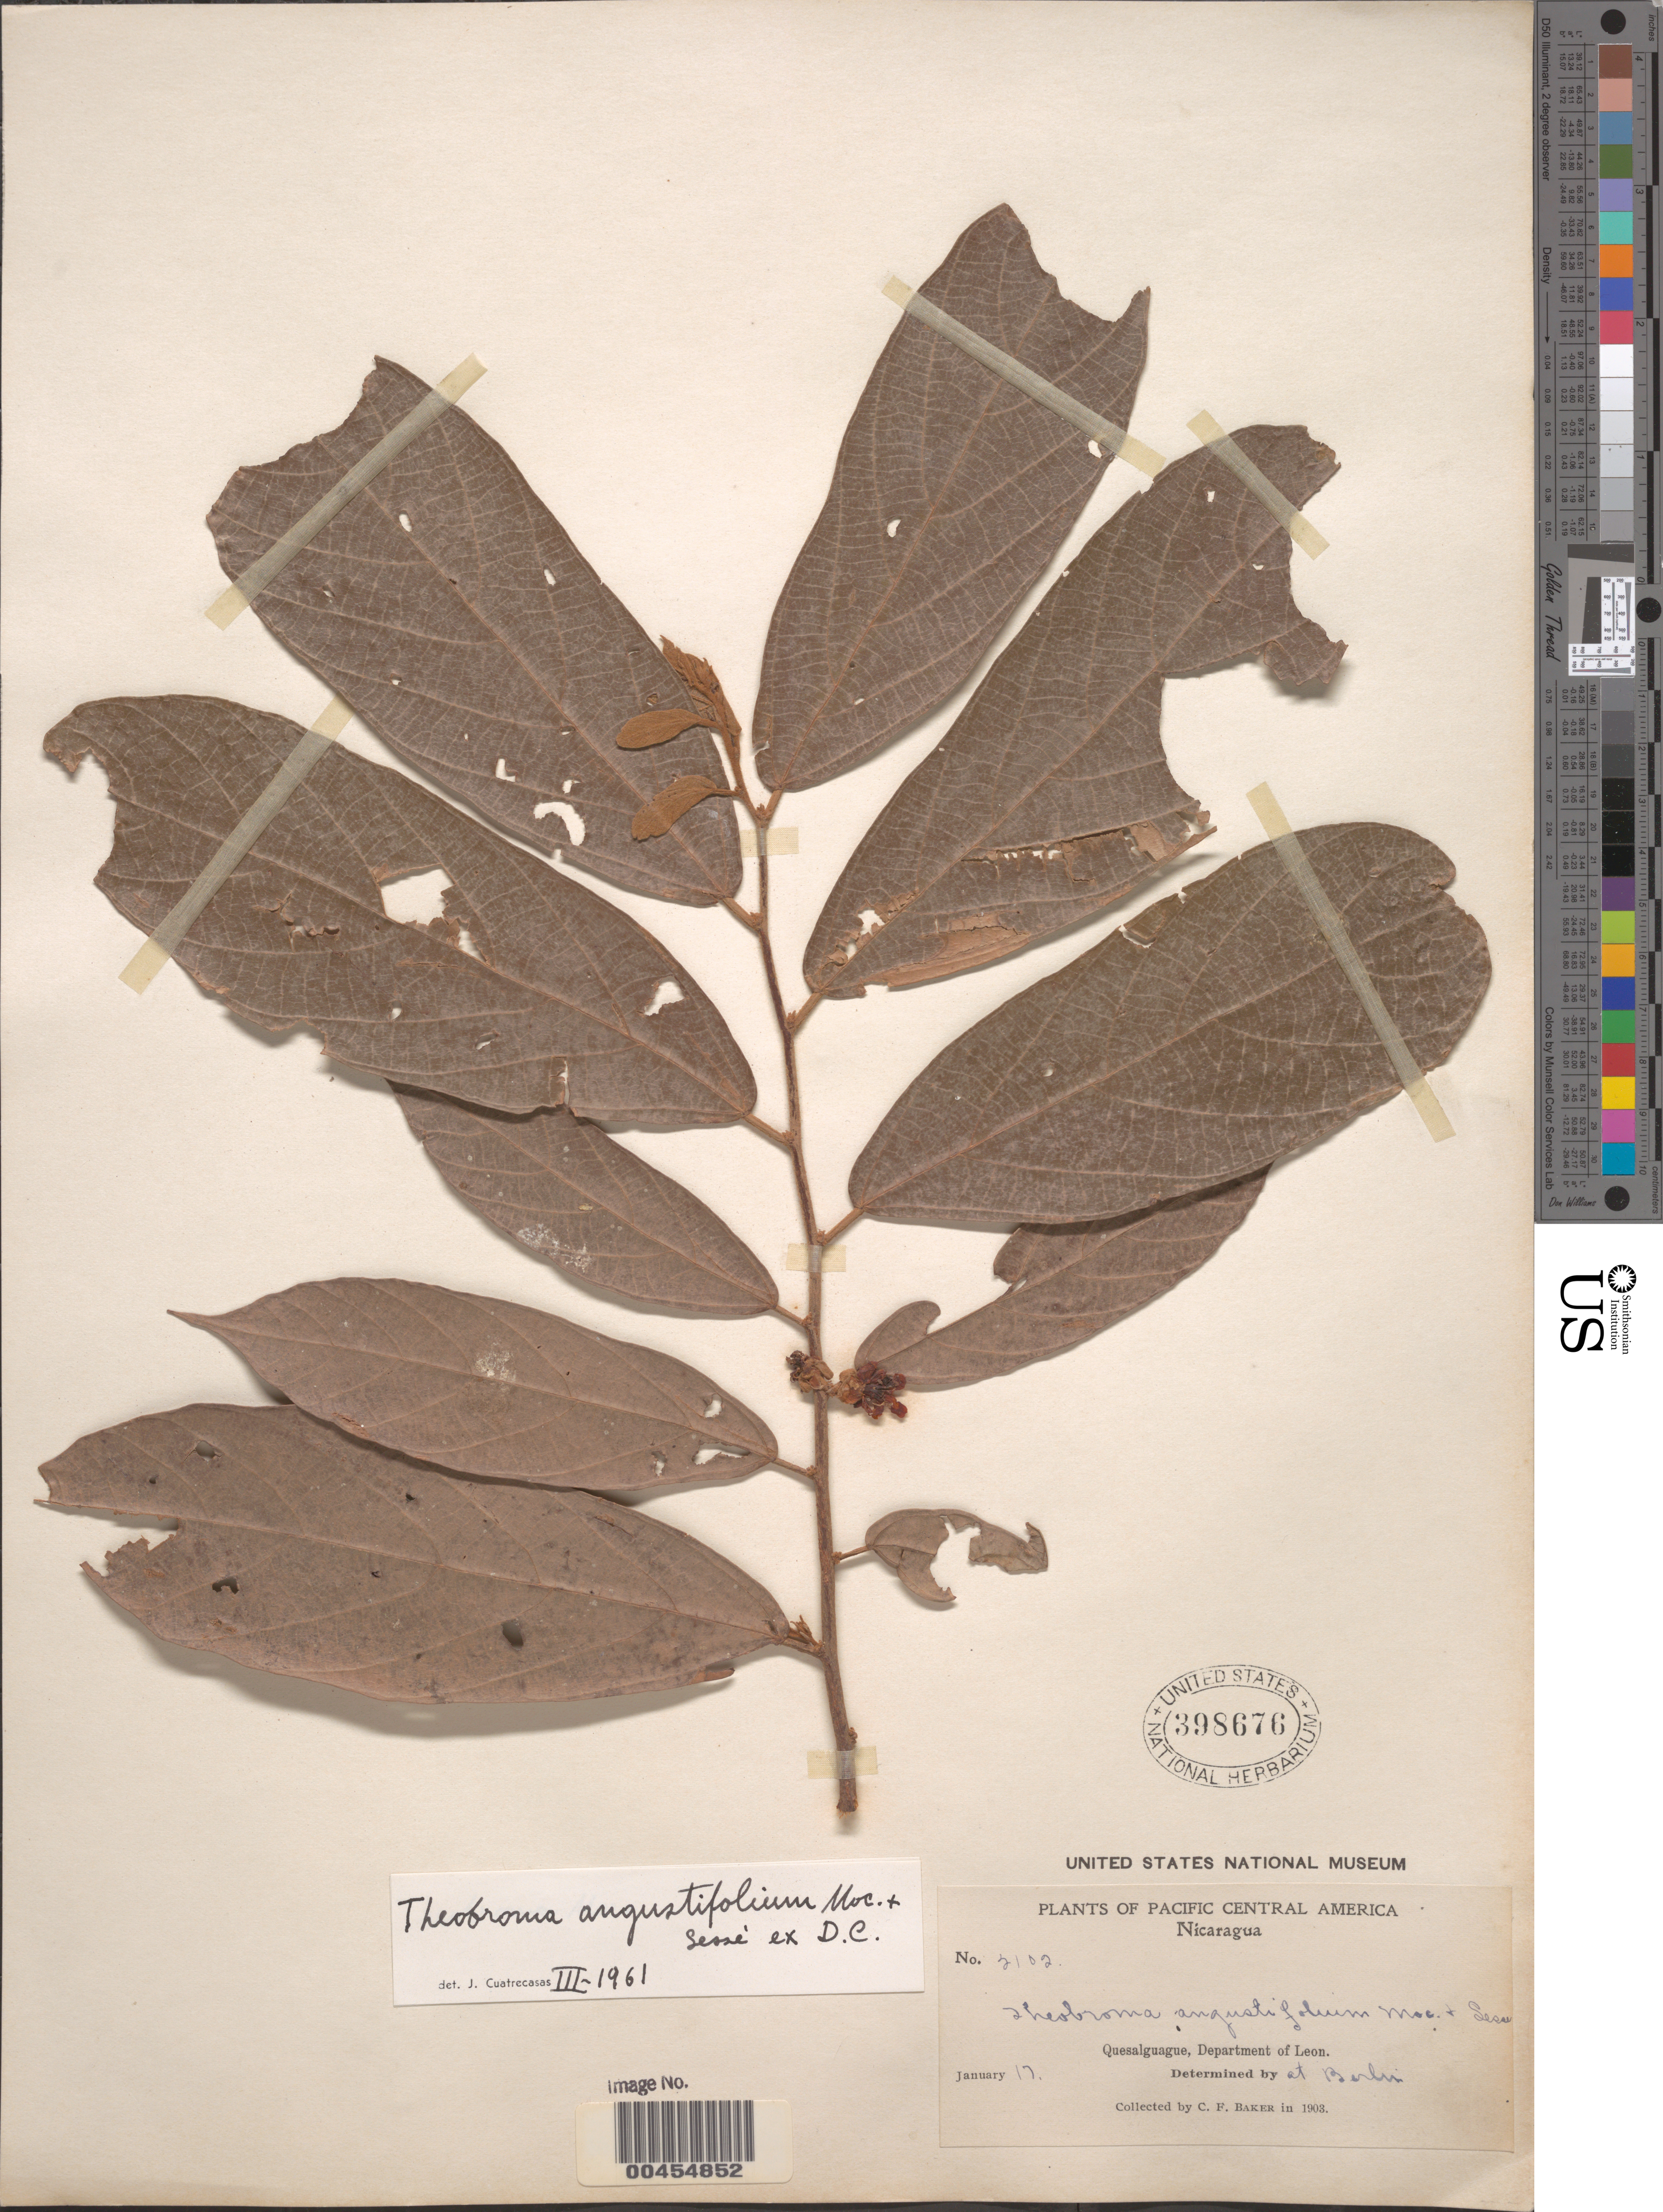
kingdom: Plantae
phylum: Tracheophyta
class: Magnoliopsida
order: Malvales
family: Malvaceae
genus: Theobroma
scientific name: Theobroma angustifolium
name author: DC.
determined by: Dorr, L. J., (BOT), Smithsonian Institution - National Museum of Natural History (UNITED STATES)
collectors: C. F. Baker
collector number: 2102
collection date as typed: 17 Jan 1903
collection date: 1903-01-17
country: Nicaragua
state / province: León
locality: Quesalguague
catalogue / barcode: US 398676